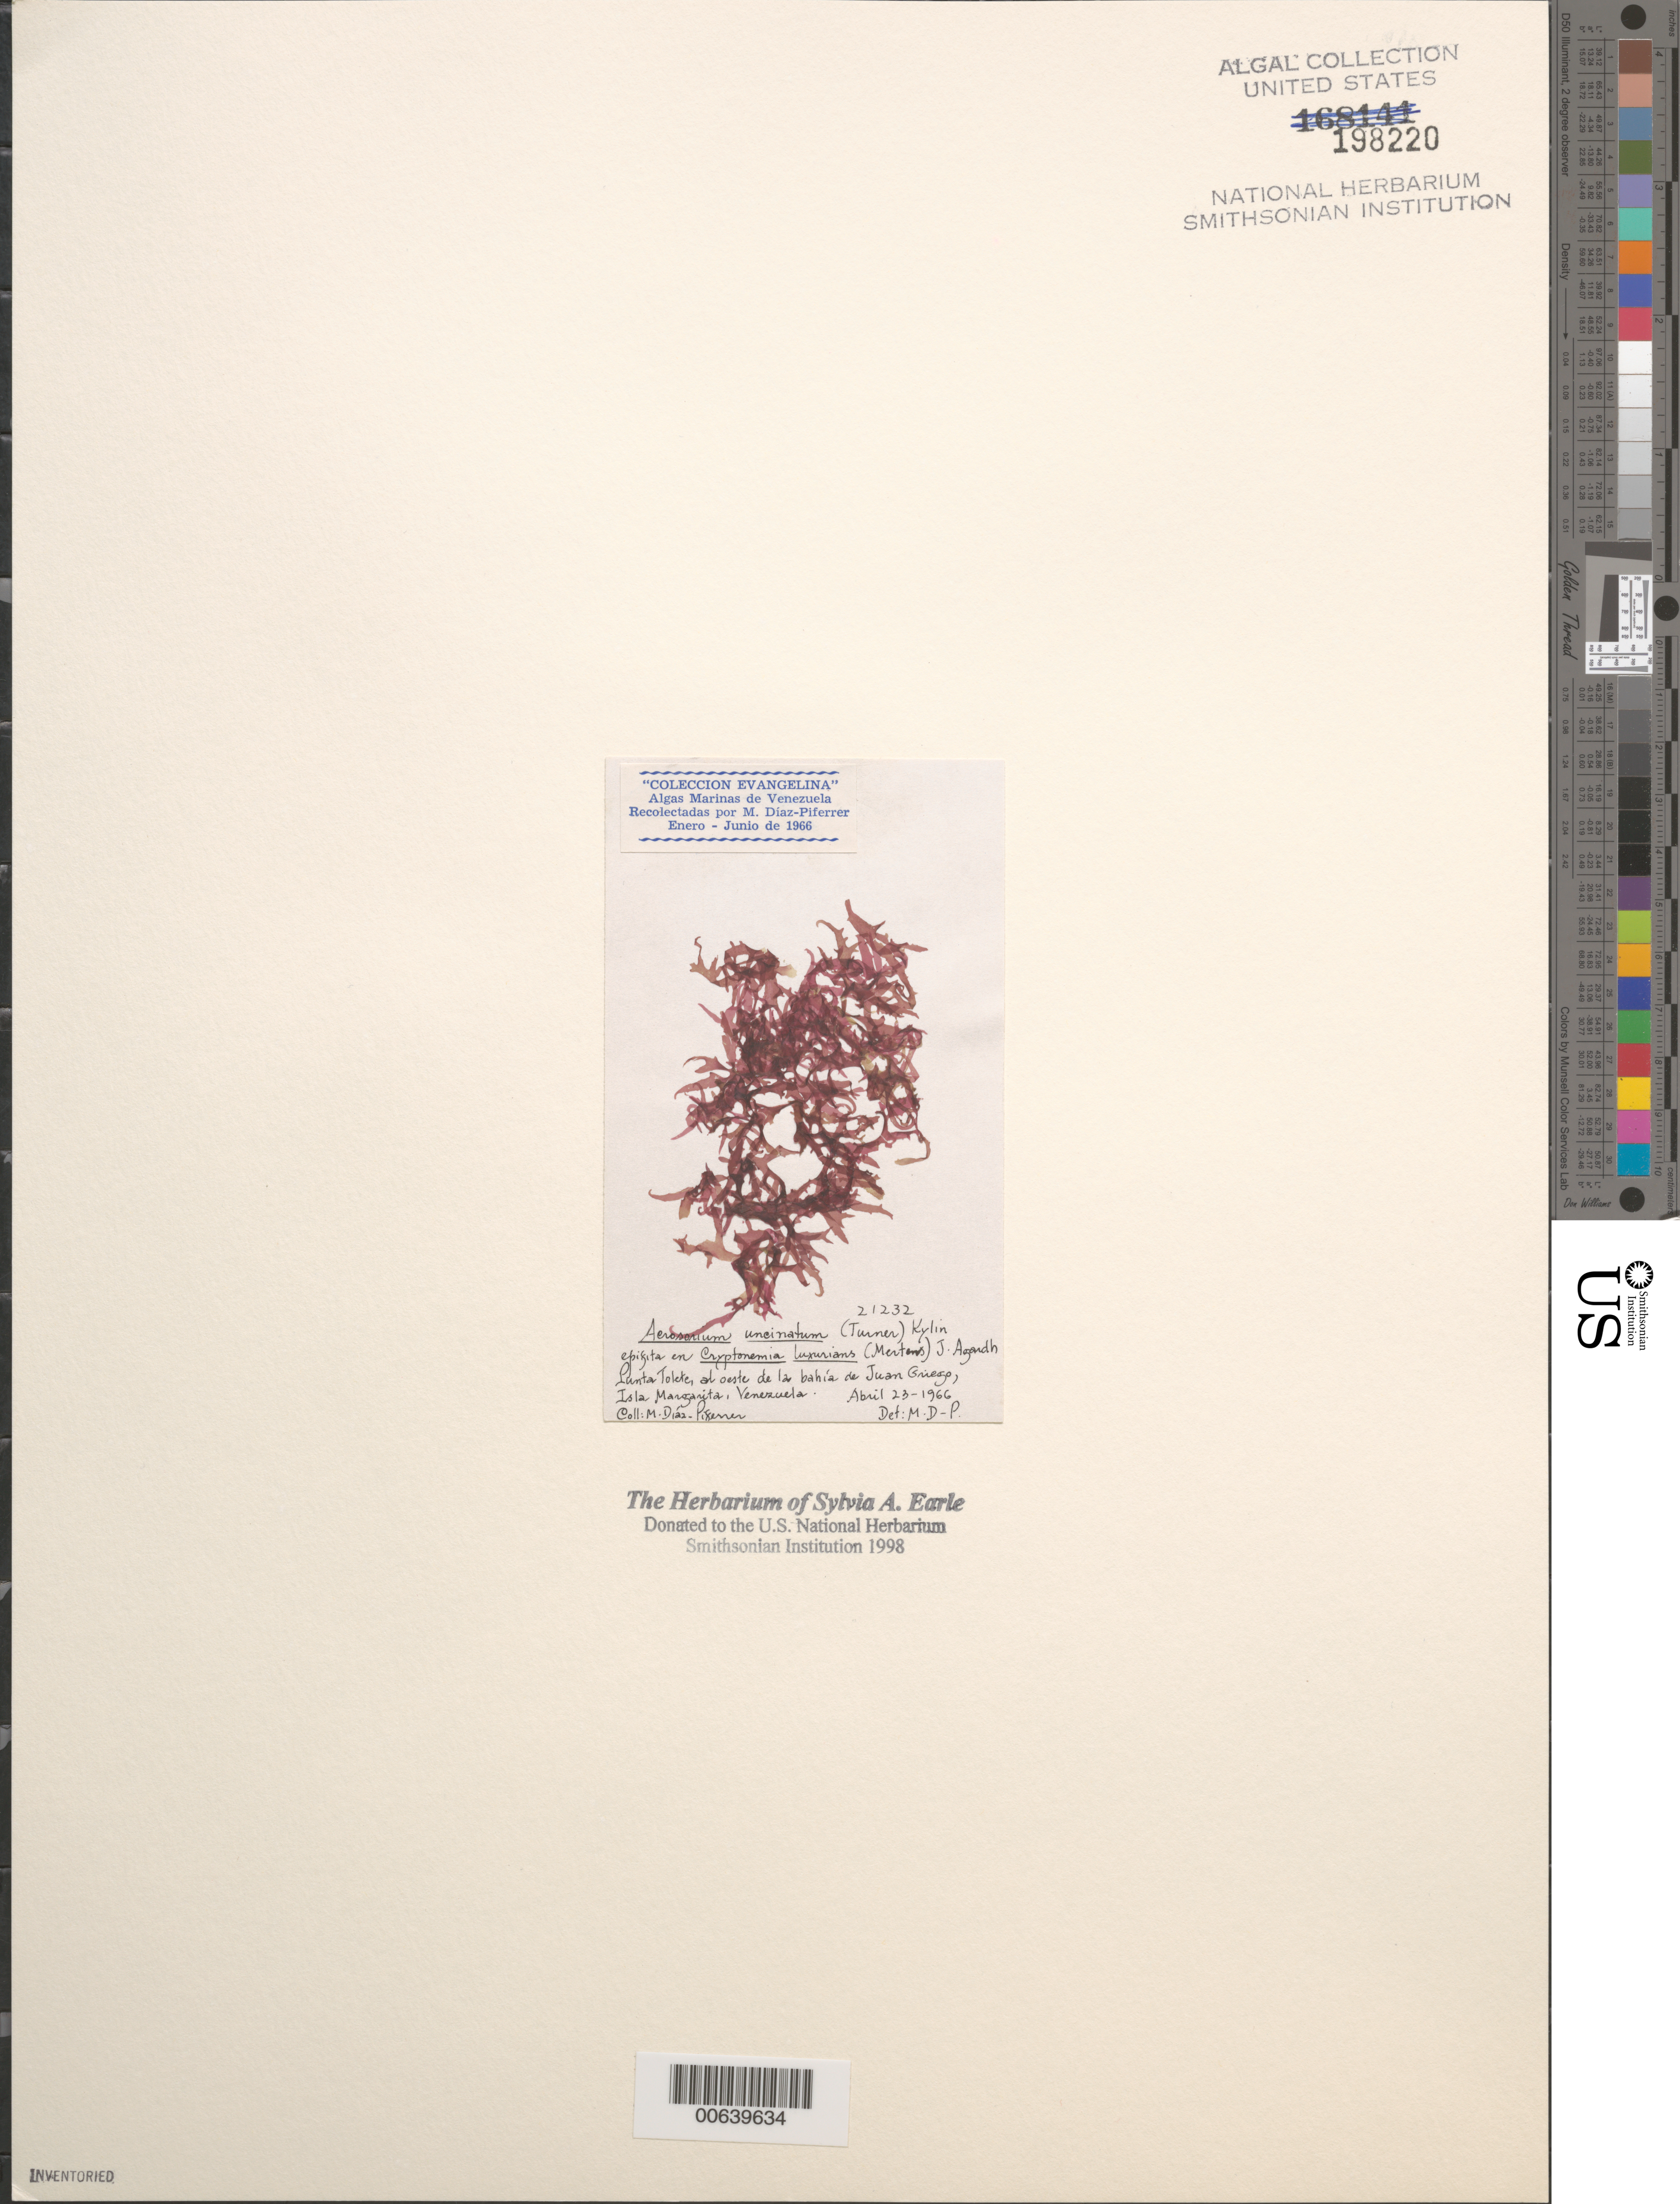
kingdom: Plantae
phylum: Rhodophyta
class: Florideophyceae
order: Ceramiales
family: Delesseriaceae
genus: Cryptopleura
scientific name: Cryptopleura ramosa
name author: (Huds.) L.M. Newton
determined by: Algae name updating Project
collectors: M. Diaz-Piferrer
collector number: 21232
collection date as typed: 23 Apr 1966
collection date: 1966-04-23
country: Venezuela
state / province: Nueva Esparta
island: Margarita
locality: Isla margarita, punta tolete, bahia juan griego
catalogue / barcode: US 198220